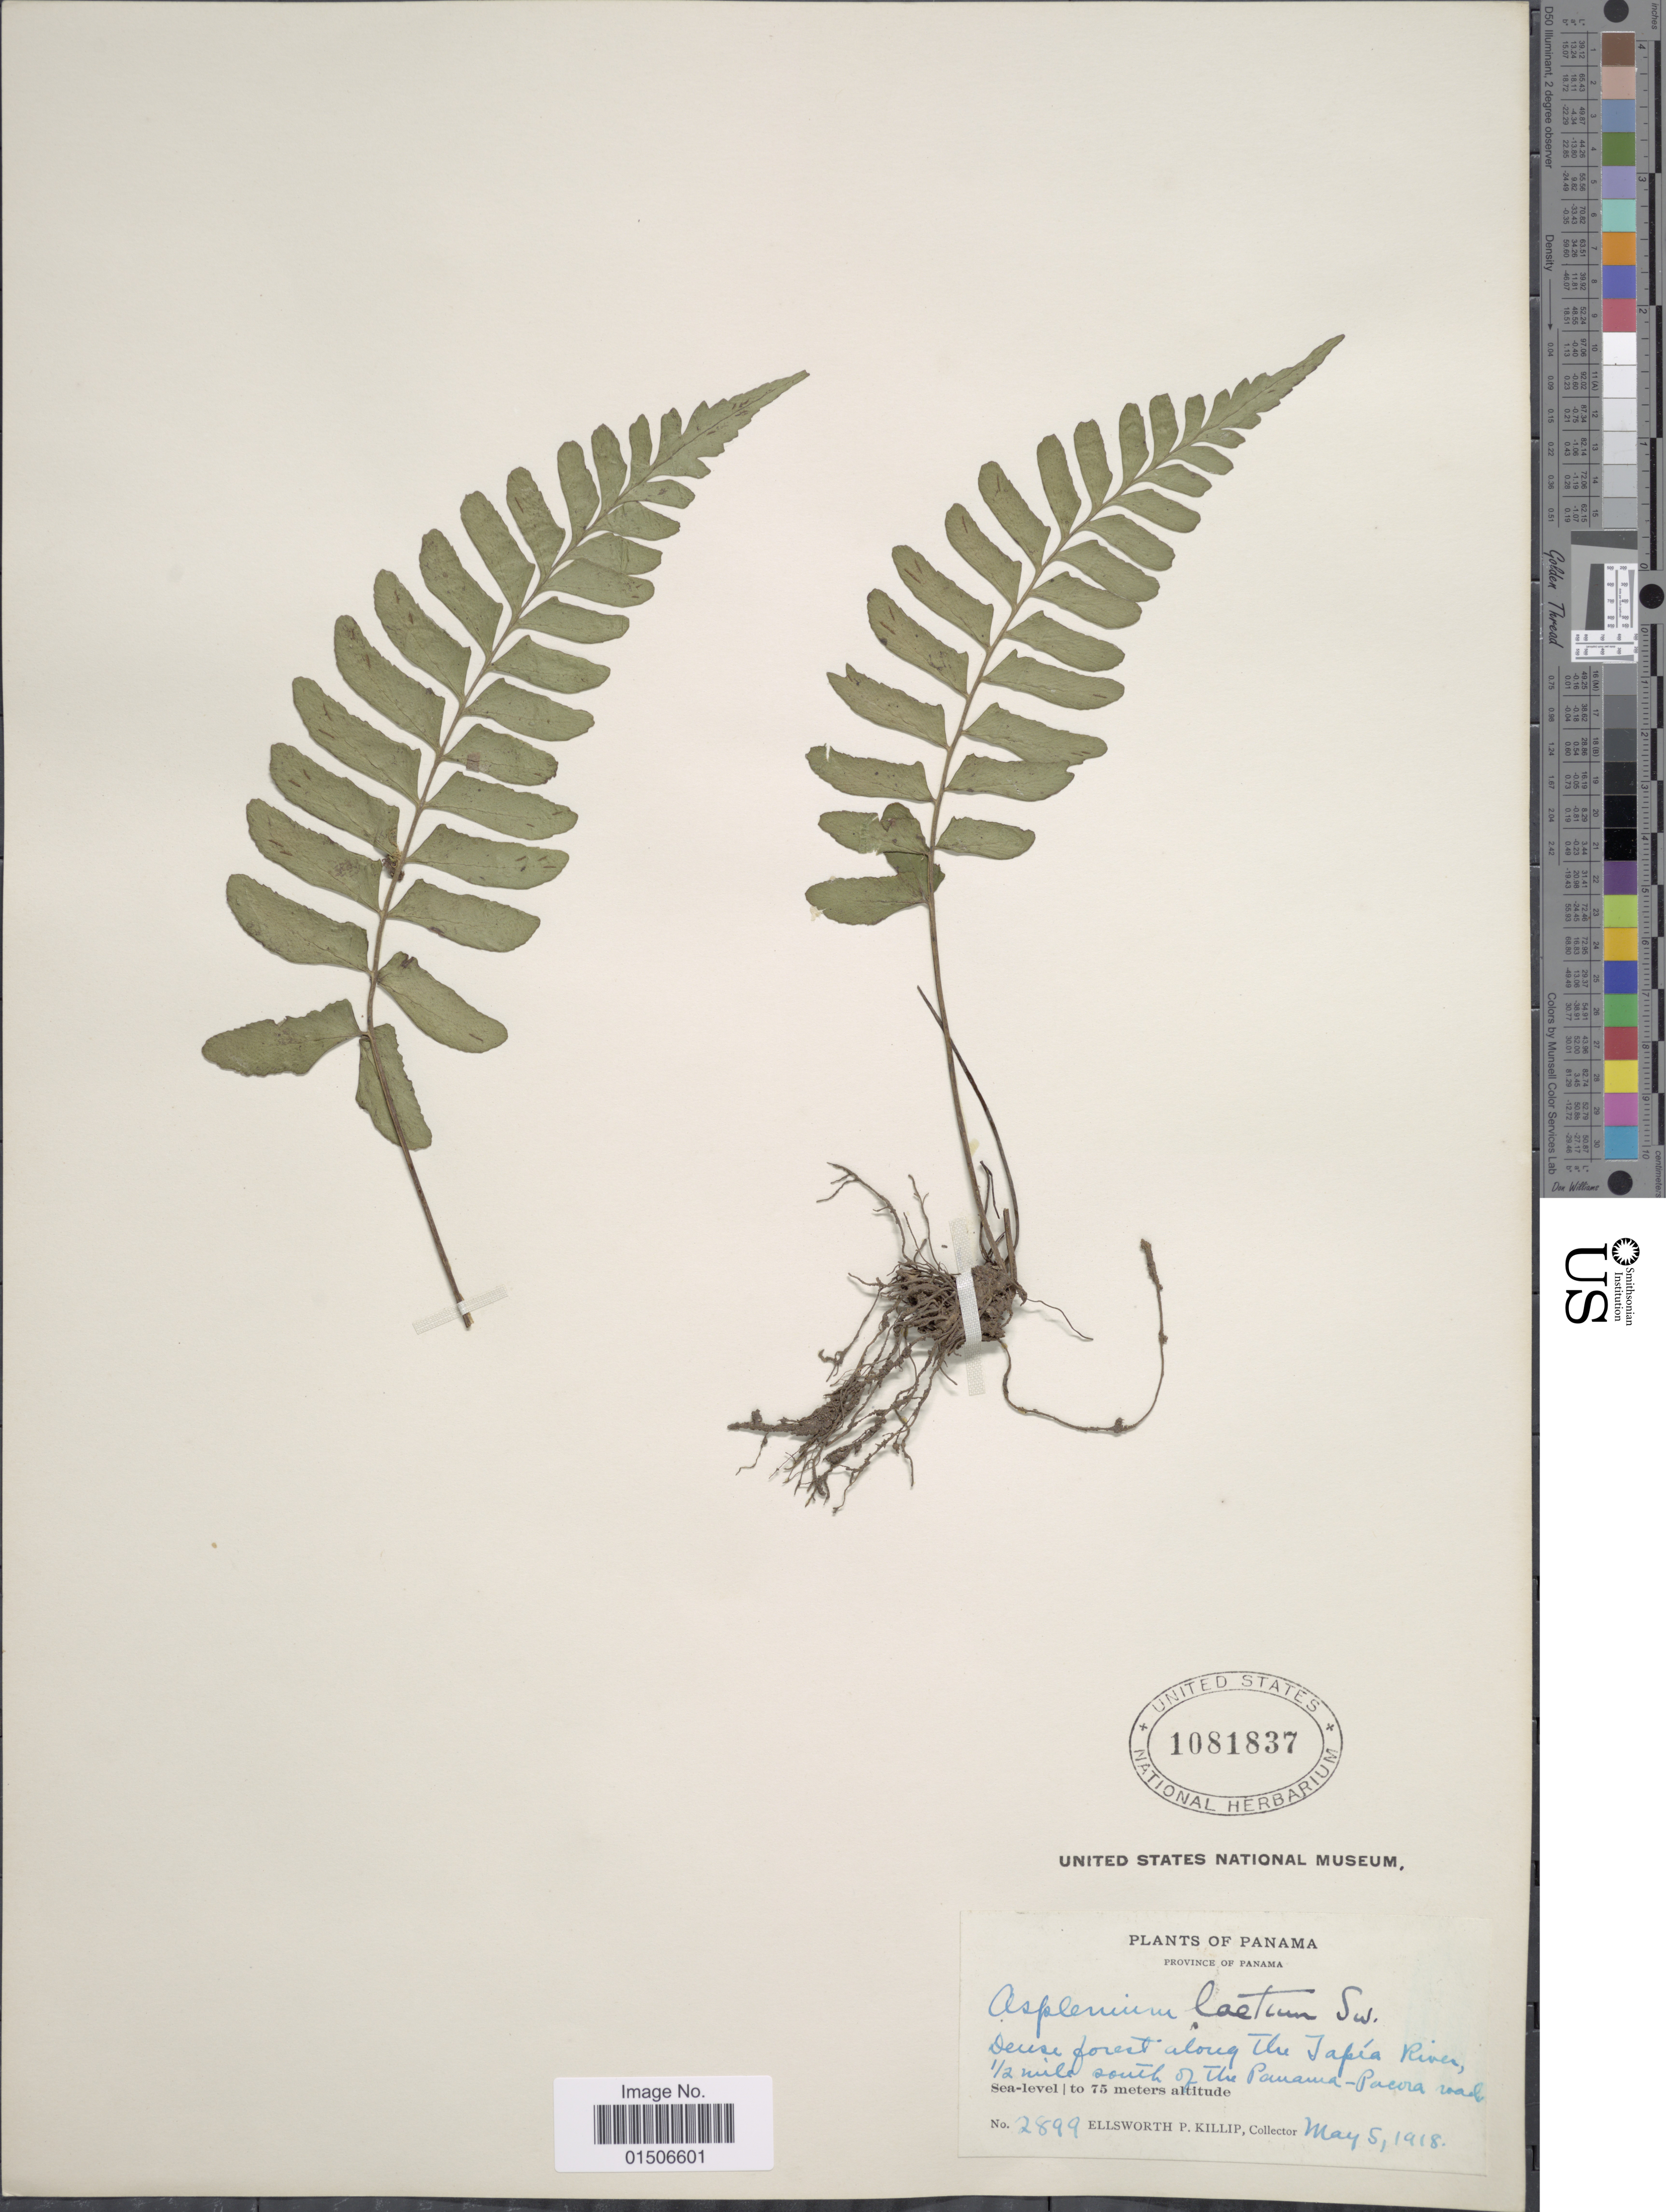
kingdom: Plantae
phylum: Tracheophyta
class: Polypodiopsida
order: Polypodiales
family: Aspleniaceae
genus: Asplenium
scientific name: Asplenium laetum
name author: Sw.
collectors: E. P. Killip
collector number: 2899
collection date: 1918-05-05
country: Panama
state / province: Panamá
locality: Dense forest along The Japía River, ½ mile south of The Panama-Pecora road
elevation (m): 75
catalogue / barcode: US 1081837